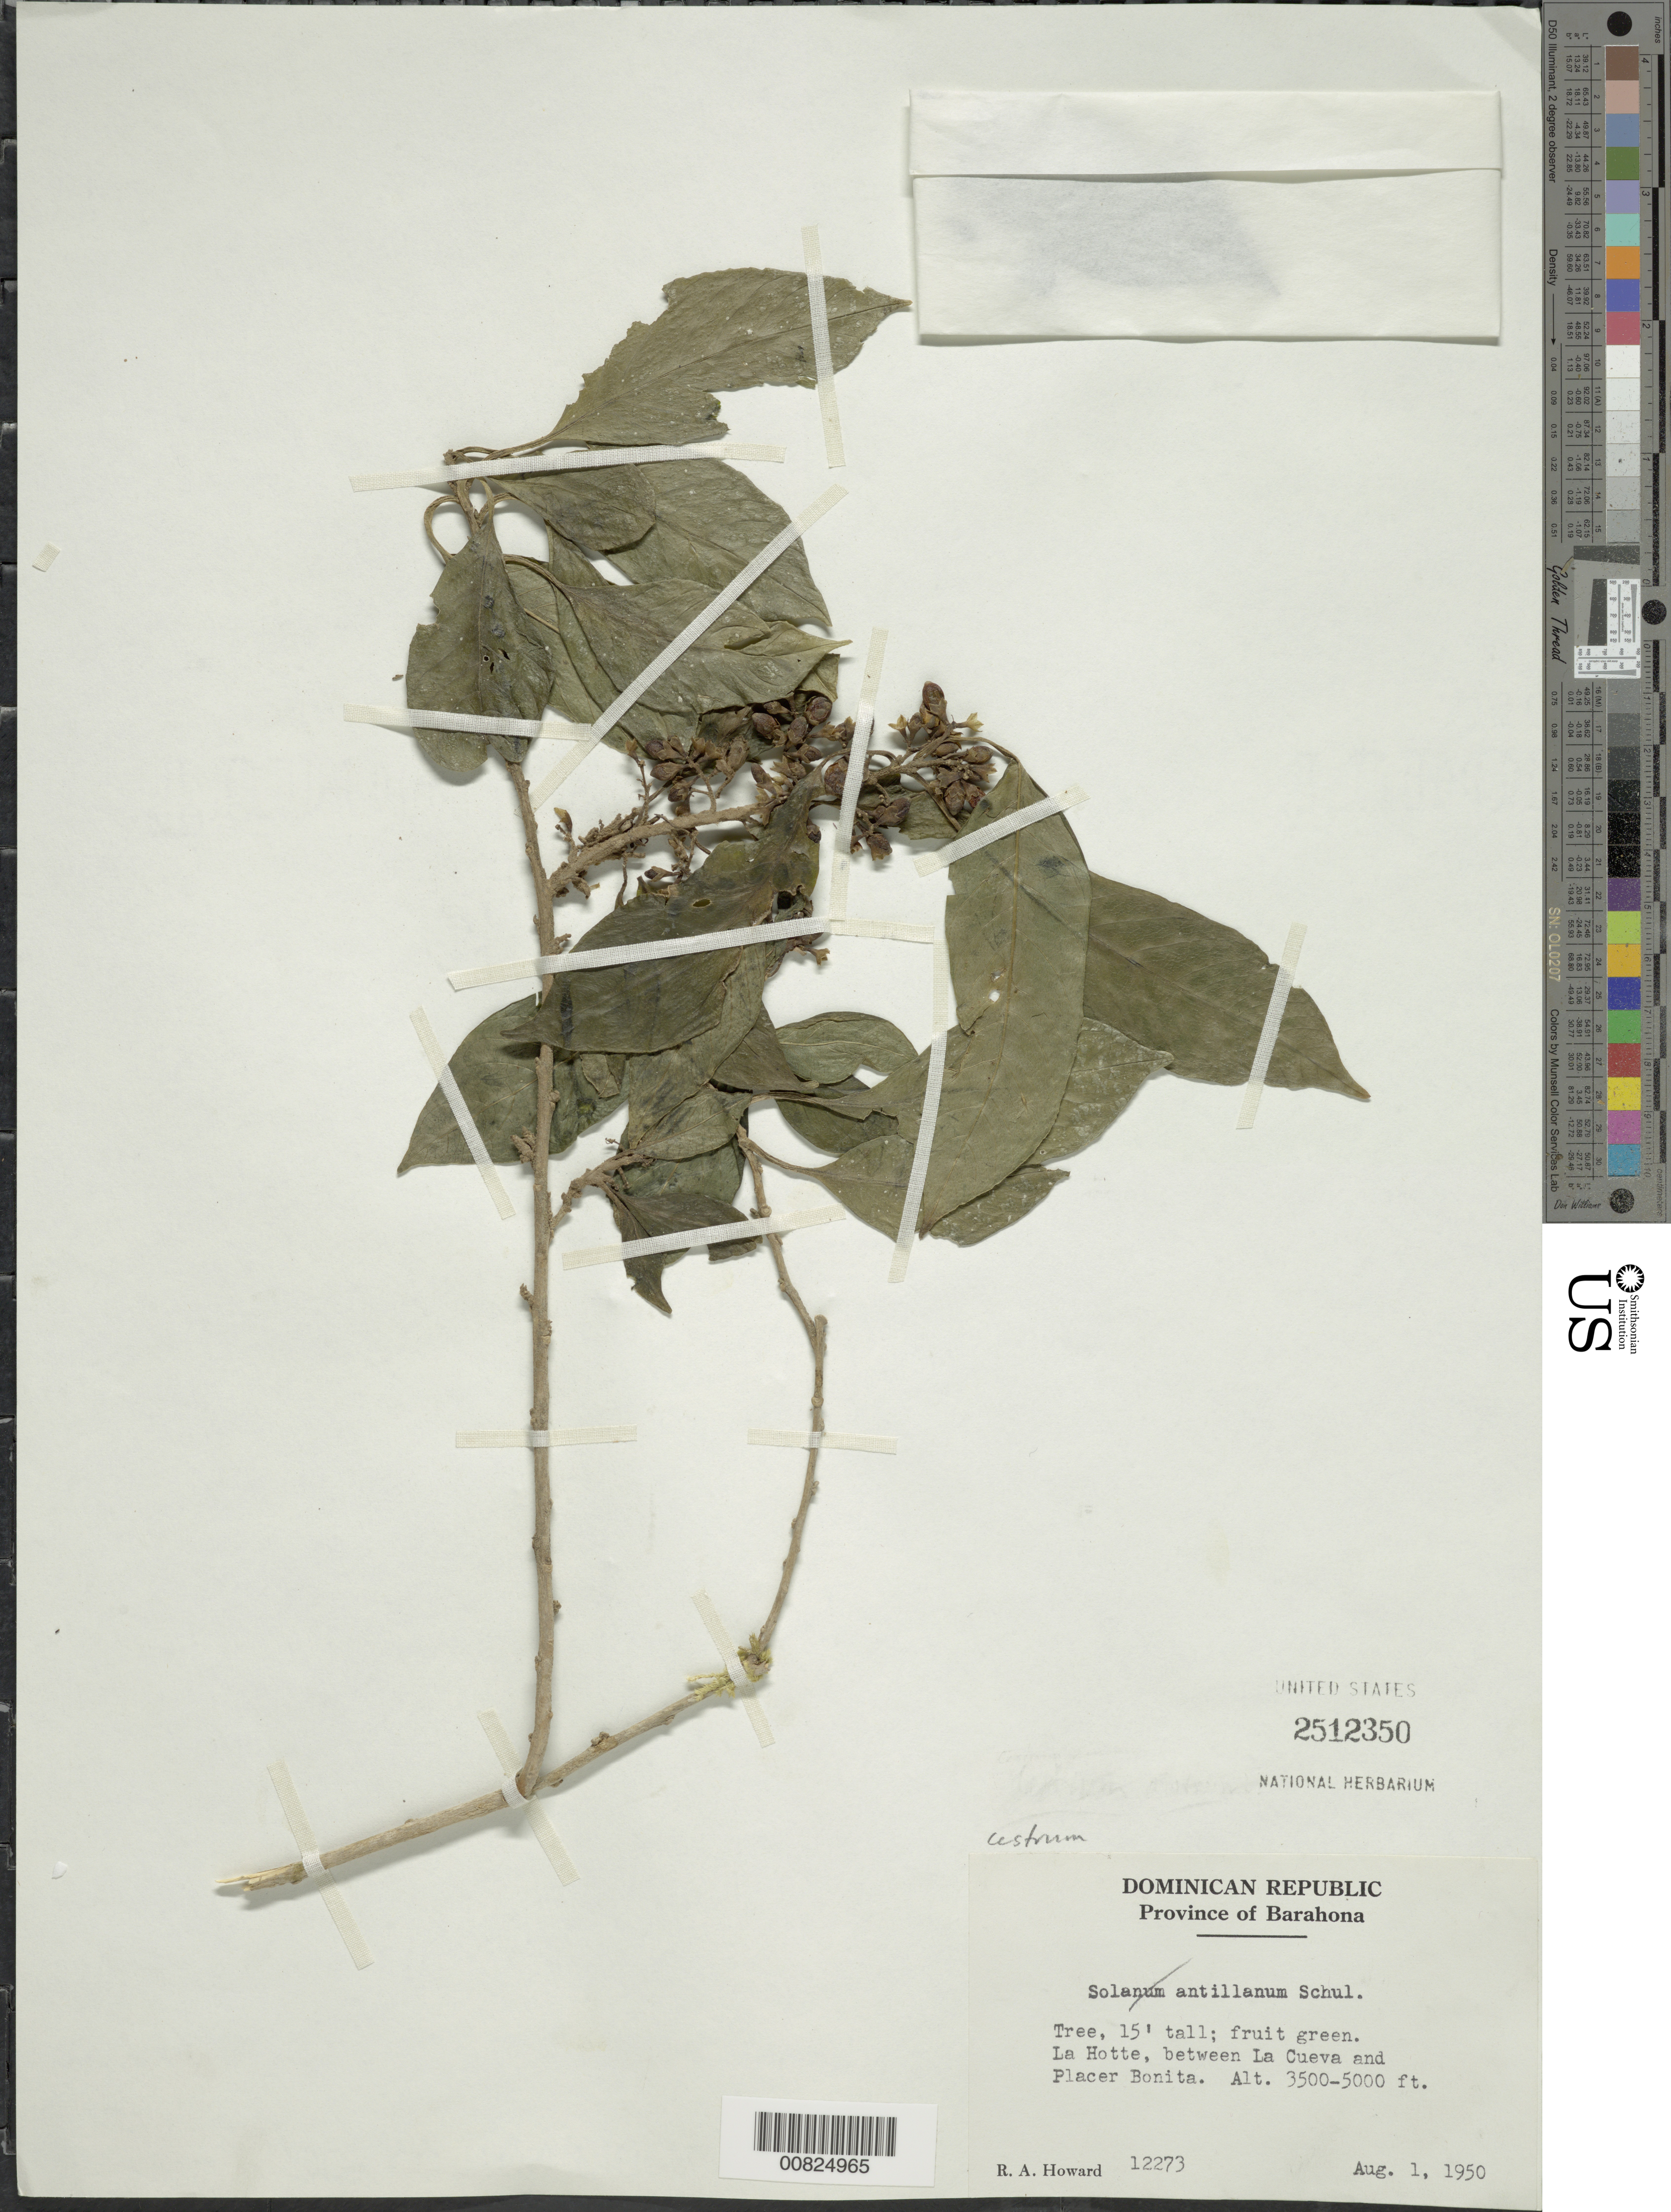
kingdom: Plantae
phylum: Tracheophyta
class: Magnoliopsida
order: Solanales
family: Solanaceae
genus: Cestrum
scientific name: Cestrum sp.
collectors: R. A. Howard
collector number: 12273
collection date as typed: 01 Aug 1950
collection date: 1950-08-01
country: Dominican Republic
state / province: Barahona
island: Hispaniola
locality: La Hotte, between La Cueva and Placer Bonita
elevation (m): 1067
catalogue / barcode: US 2512350